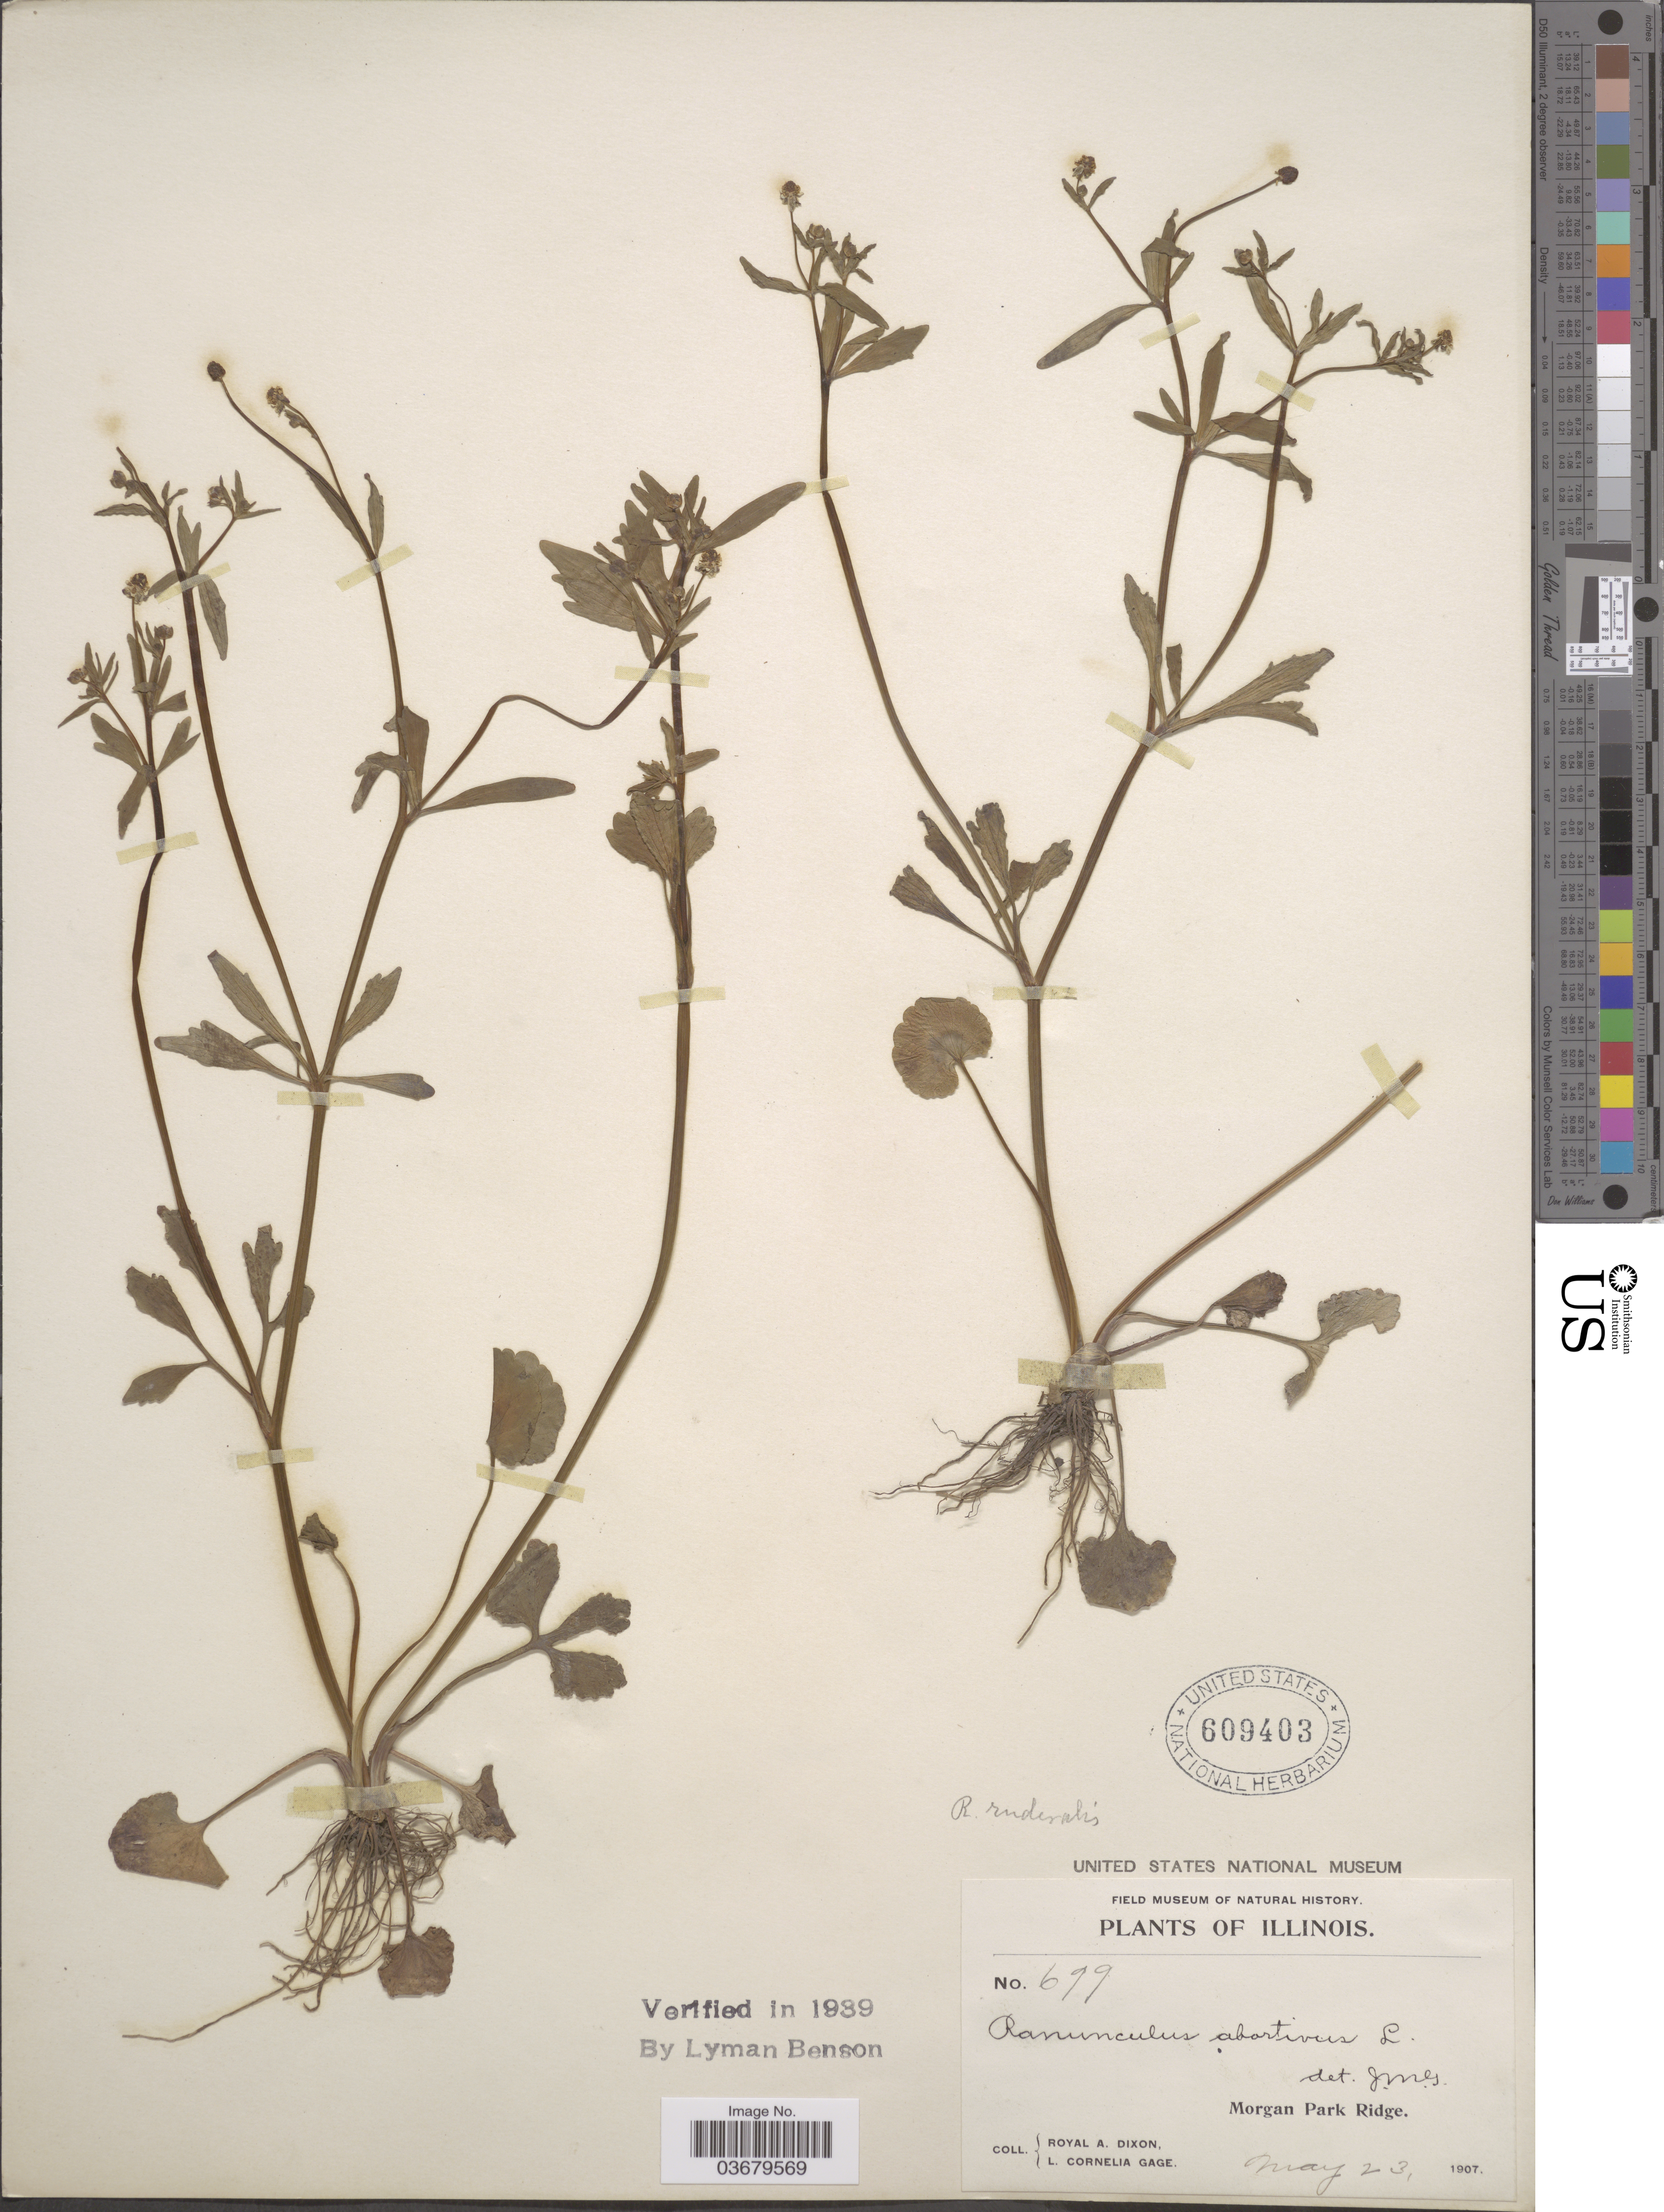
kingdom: Plantae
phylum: Tracheophyta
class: Magnoliopsida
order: Ranunculales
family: Ranunculaceae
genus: Ranunculus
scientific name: Ranunculus abortivus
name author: L.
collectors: R. A. Dixon & L. Gage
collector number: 679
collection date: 1907-05-23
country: United States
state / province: Illinois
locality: Morgan Park Ridge.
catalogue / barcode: US 609403